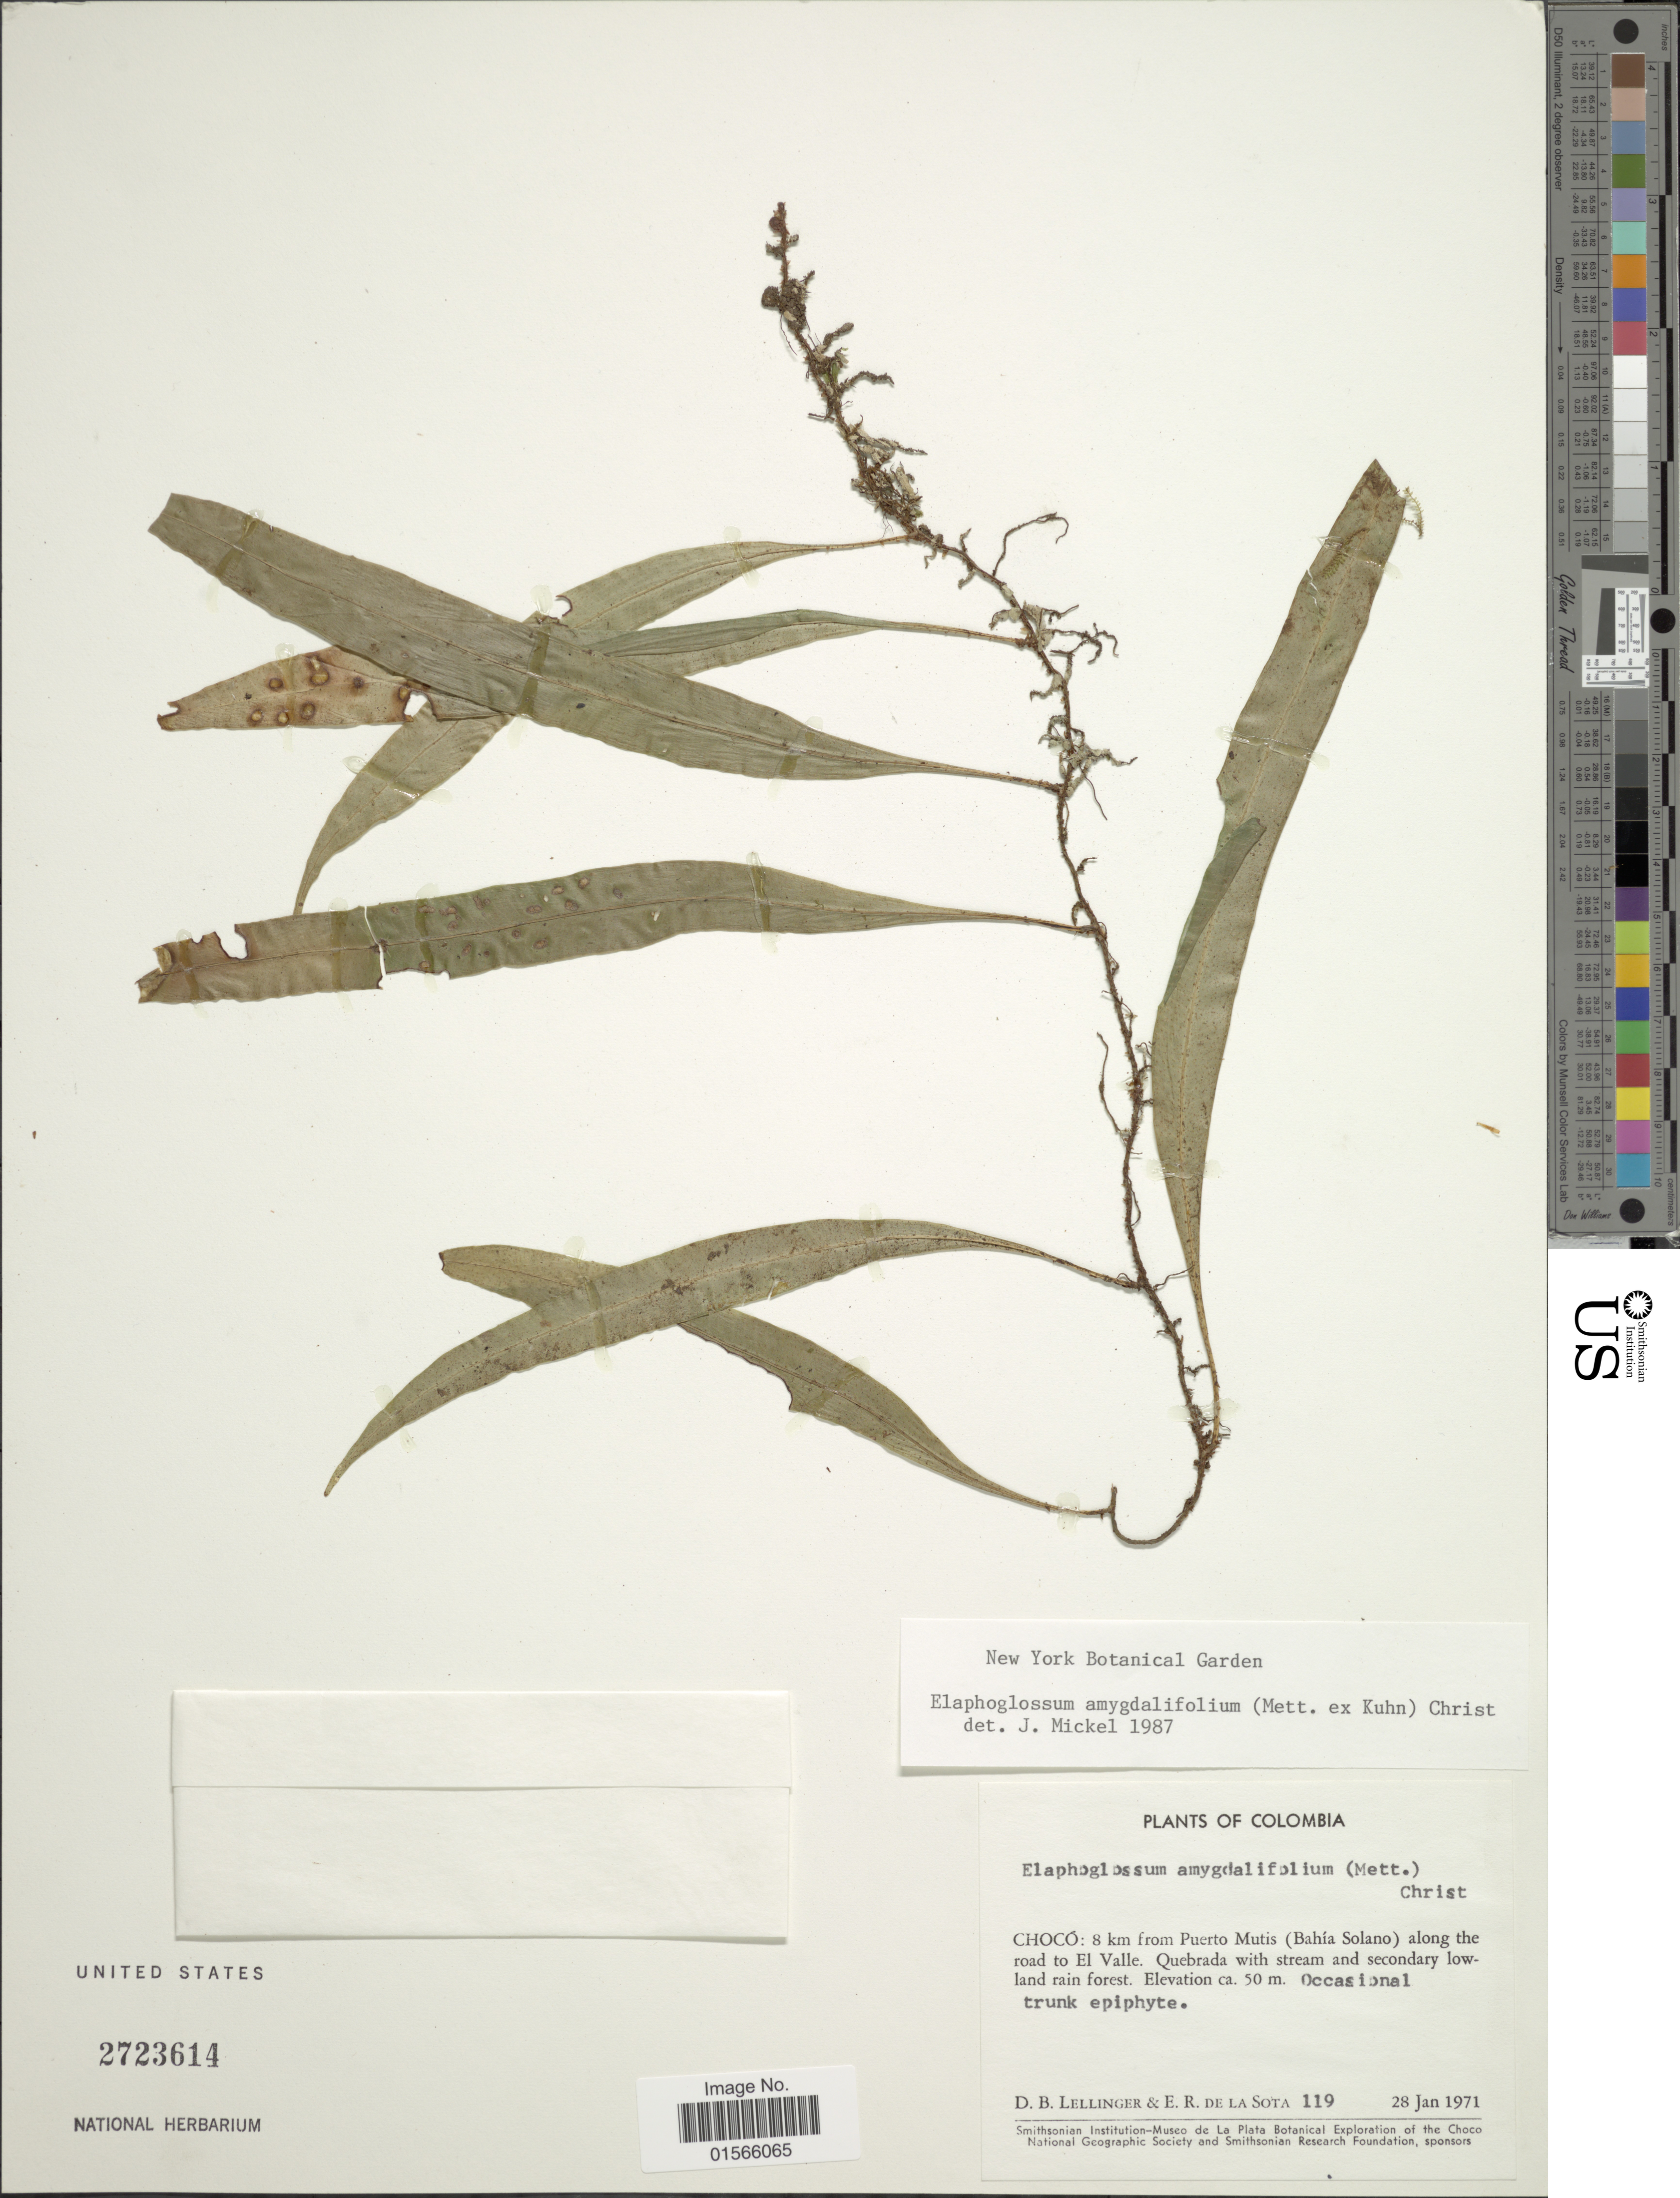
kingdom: Plantae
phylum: Tracheophyta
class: Polypodiopsida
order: Polypodiales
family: Dryopteridaceae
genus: Elaphoglossum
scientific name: Elaphoglossum amygdalifolium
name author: (Mett. ex Kuhn) Christ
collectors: D. B. Lellinger & E. R. de la Sota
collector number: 119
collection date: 1971-01-28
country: Colombia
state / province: Chocó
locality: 8 km from Puerto Mutis (Bahía Solano) along the road to El Valle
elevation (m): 50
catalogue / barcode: US 2723614